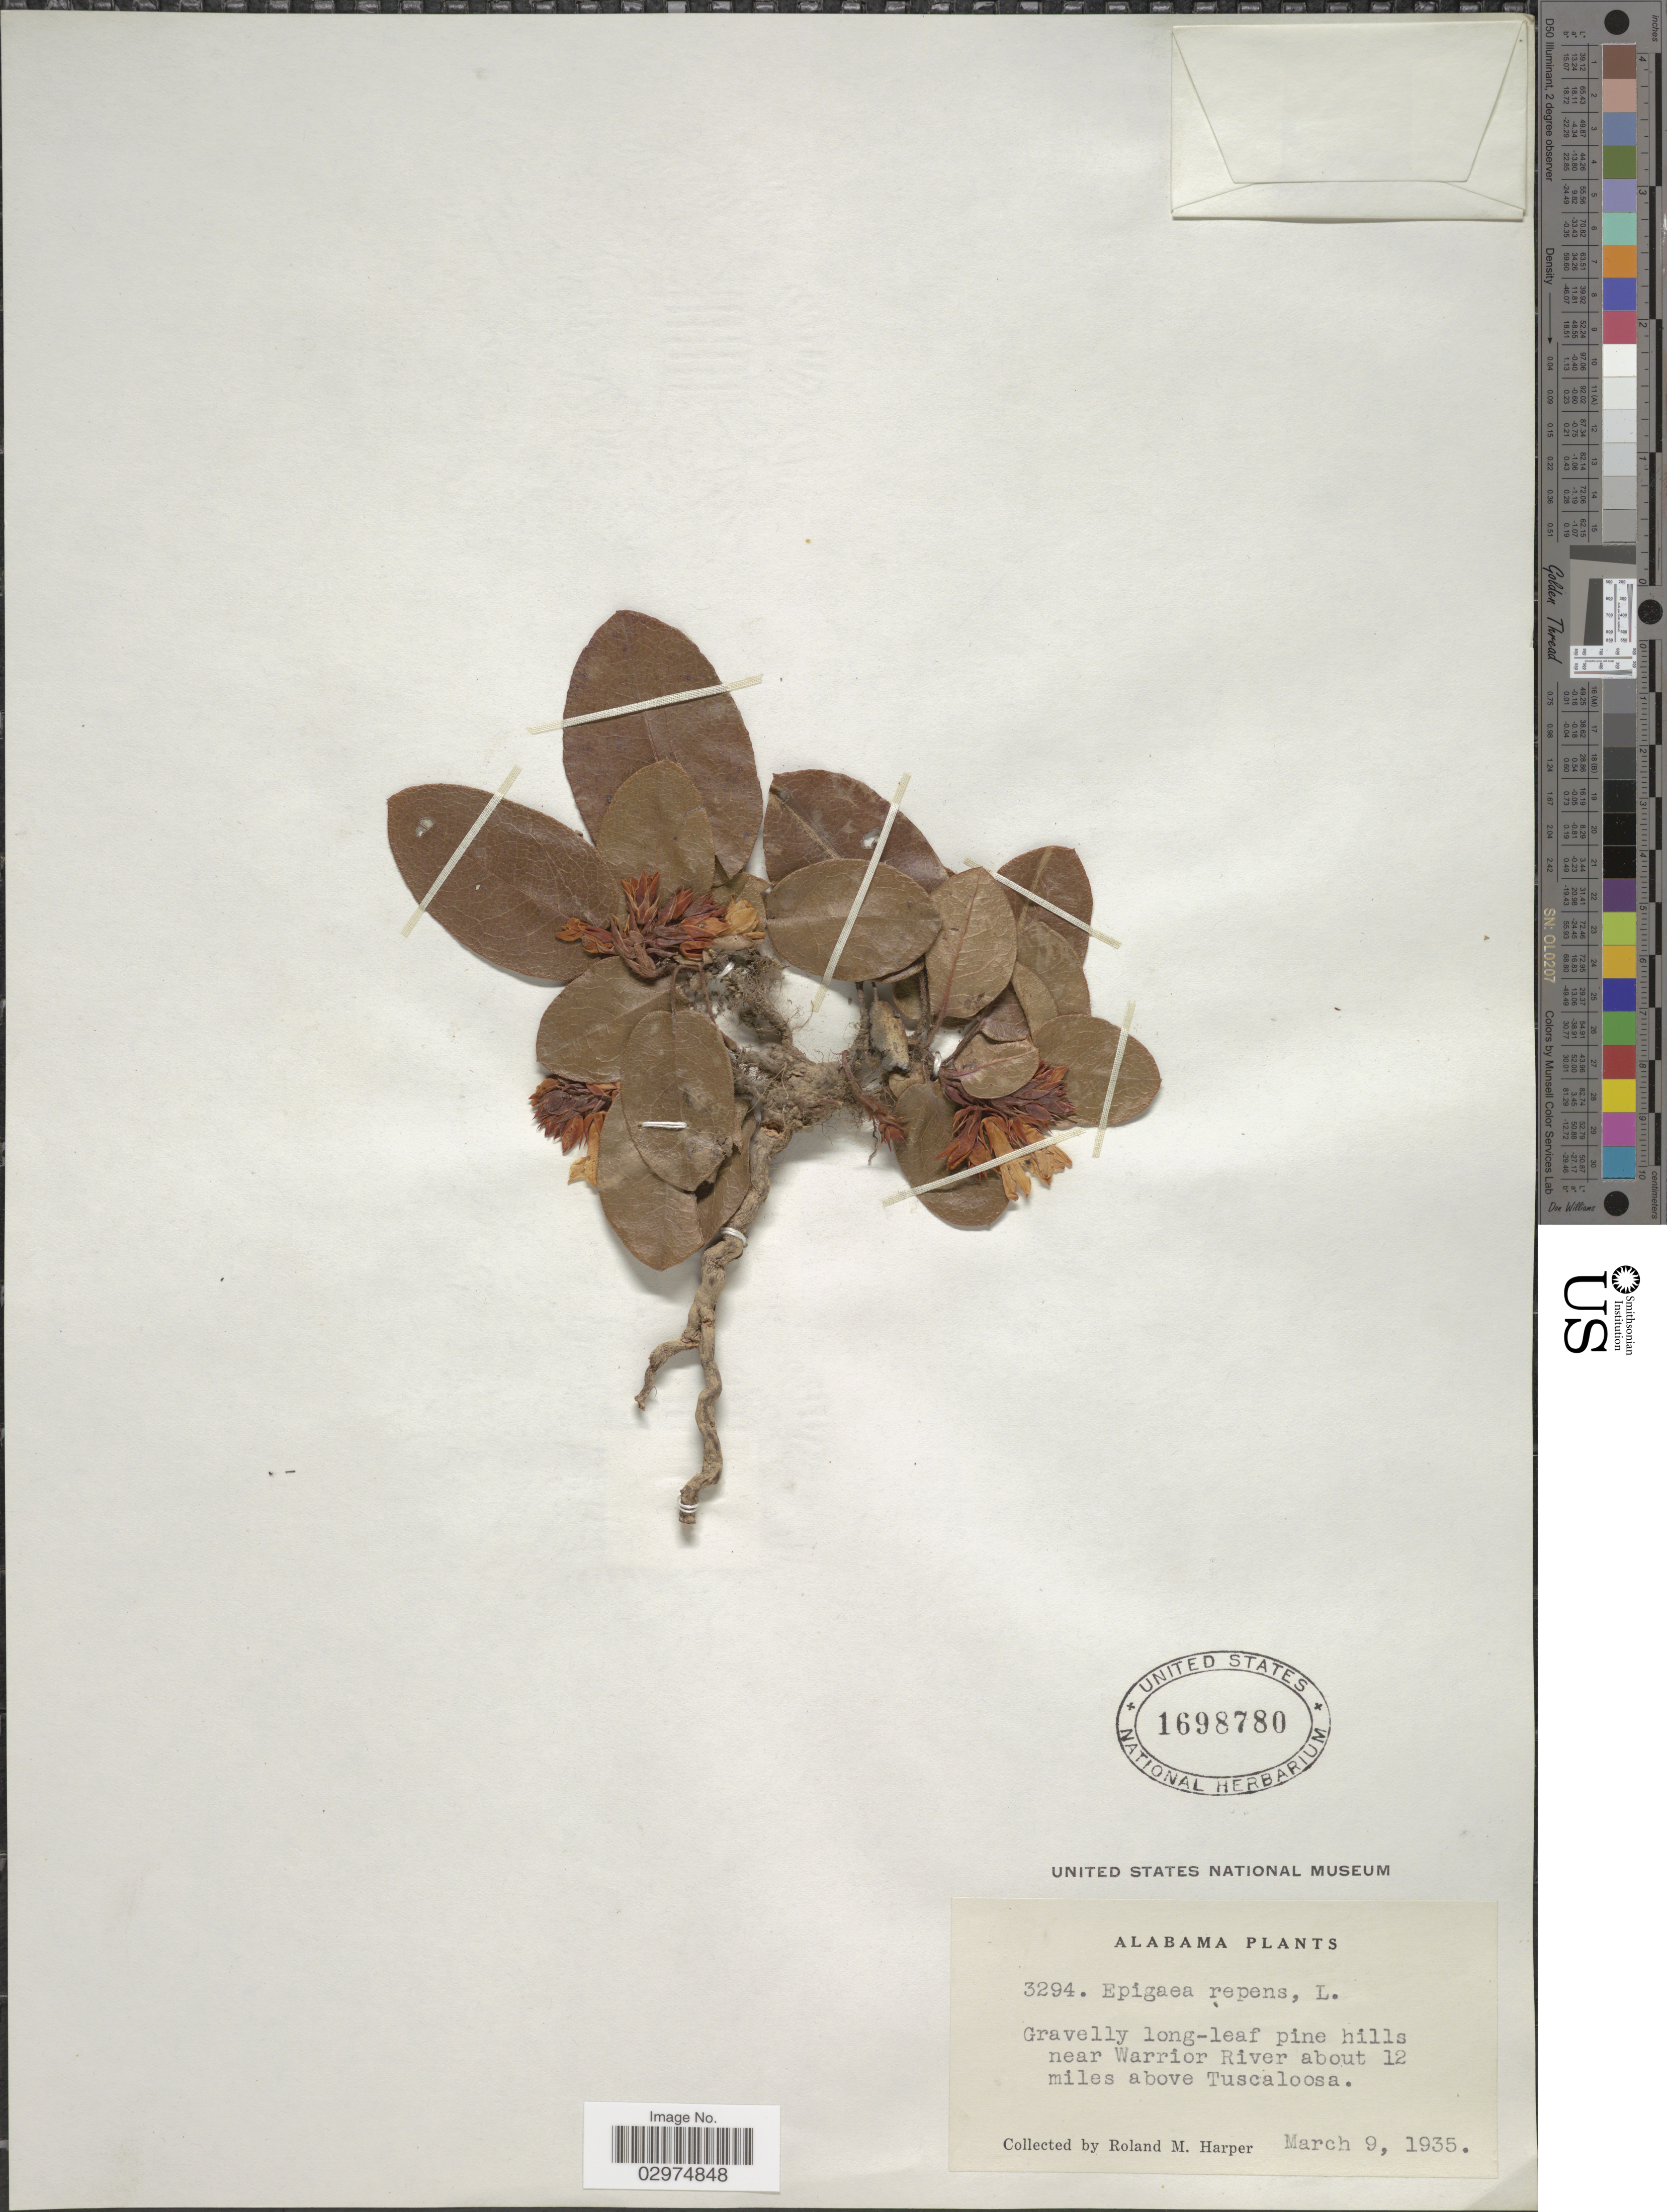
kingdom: Plantae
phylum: Tracheophyta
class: Magnoliopsida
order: Ericales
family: Ericaceae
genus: Epigaea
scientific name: Epigaea repens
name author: L.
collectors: R. M. Harper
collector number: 3294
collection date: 1935-03-09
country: United States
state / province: Alabama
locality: Gravelly long-leaf pine hills near Warrior River about 12 miles above Tuscaloosa.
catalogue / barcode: US 1698780